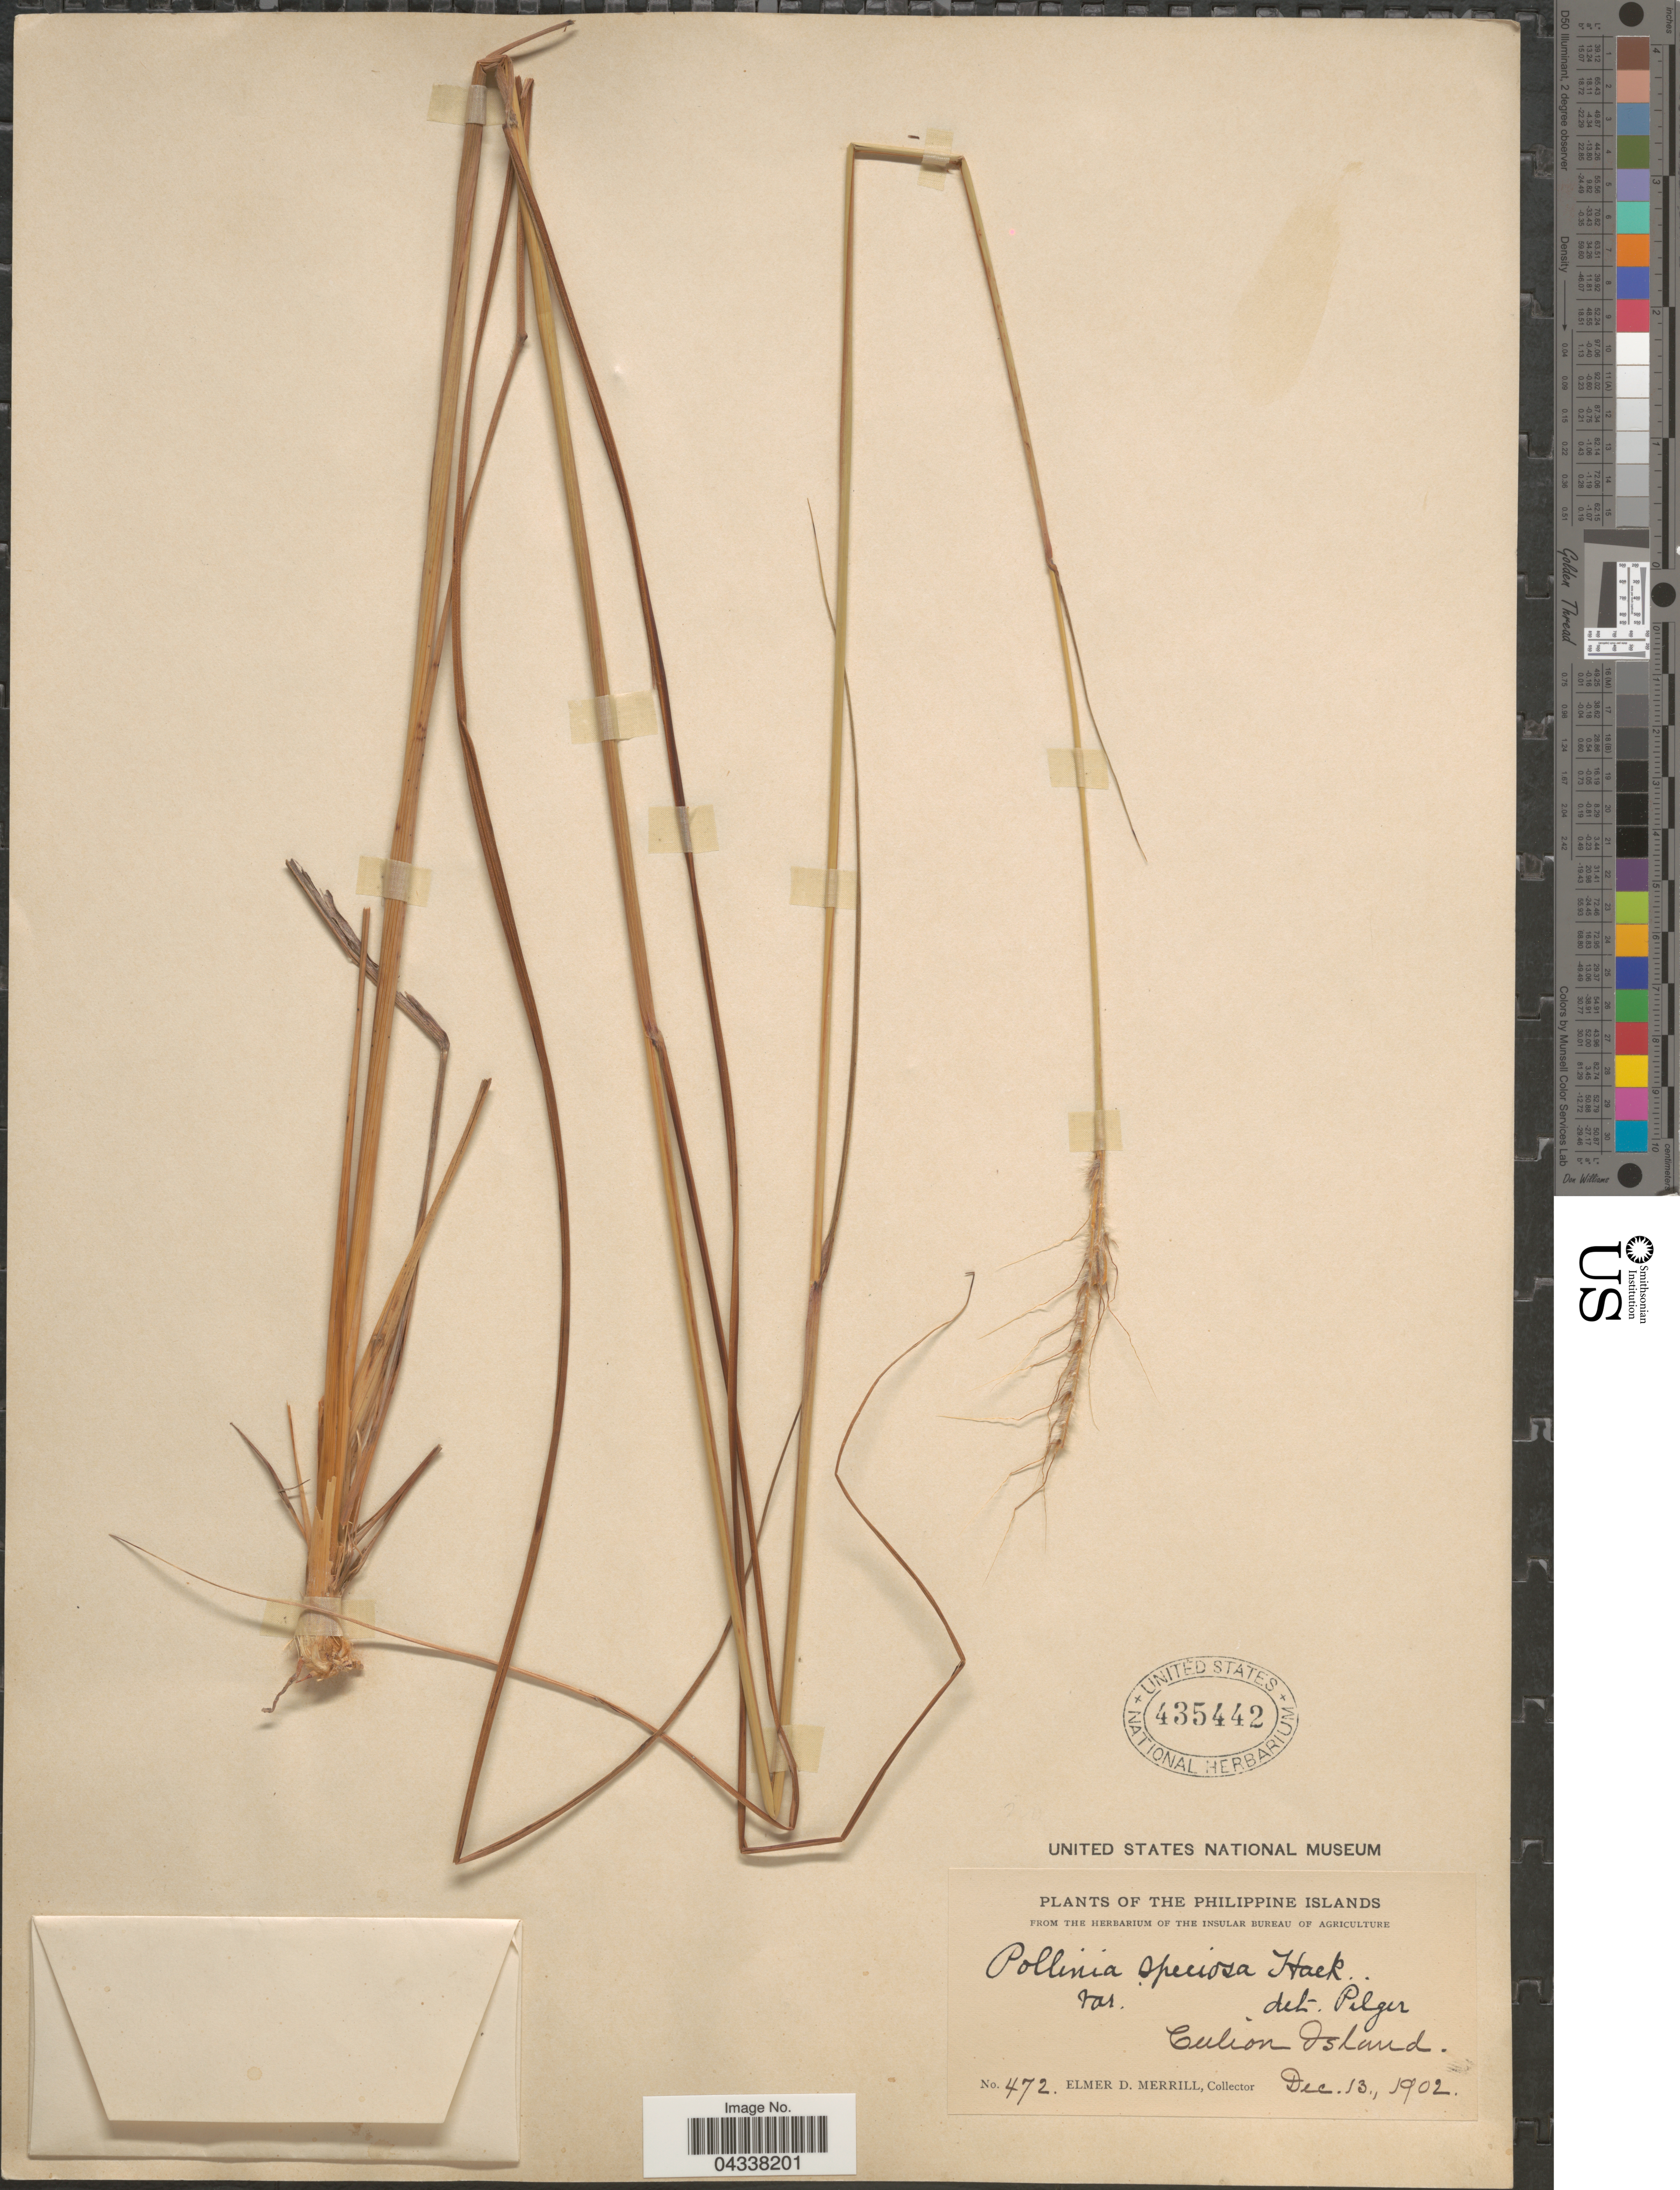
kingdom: Plantae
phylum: Tracheophyta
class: Liliopsida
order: Poales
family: Poaceae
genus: Pseudopogonatherum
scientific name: Pseudopogonatherum speciosum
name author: (Debeaux) Ohwi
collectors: E. D. Merrill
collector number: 472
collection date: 1902-12-13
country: Philippines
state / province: Mimaropa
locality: Culion Island.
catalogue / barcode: US 435442